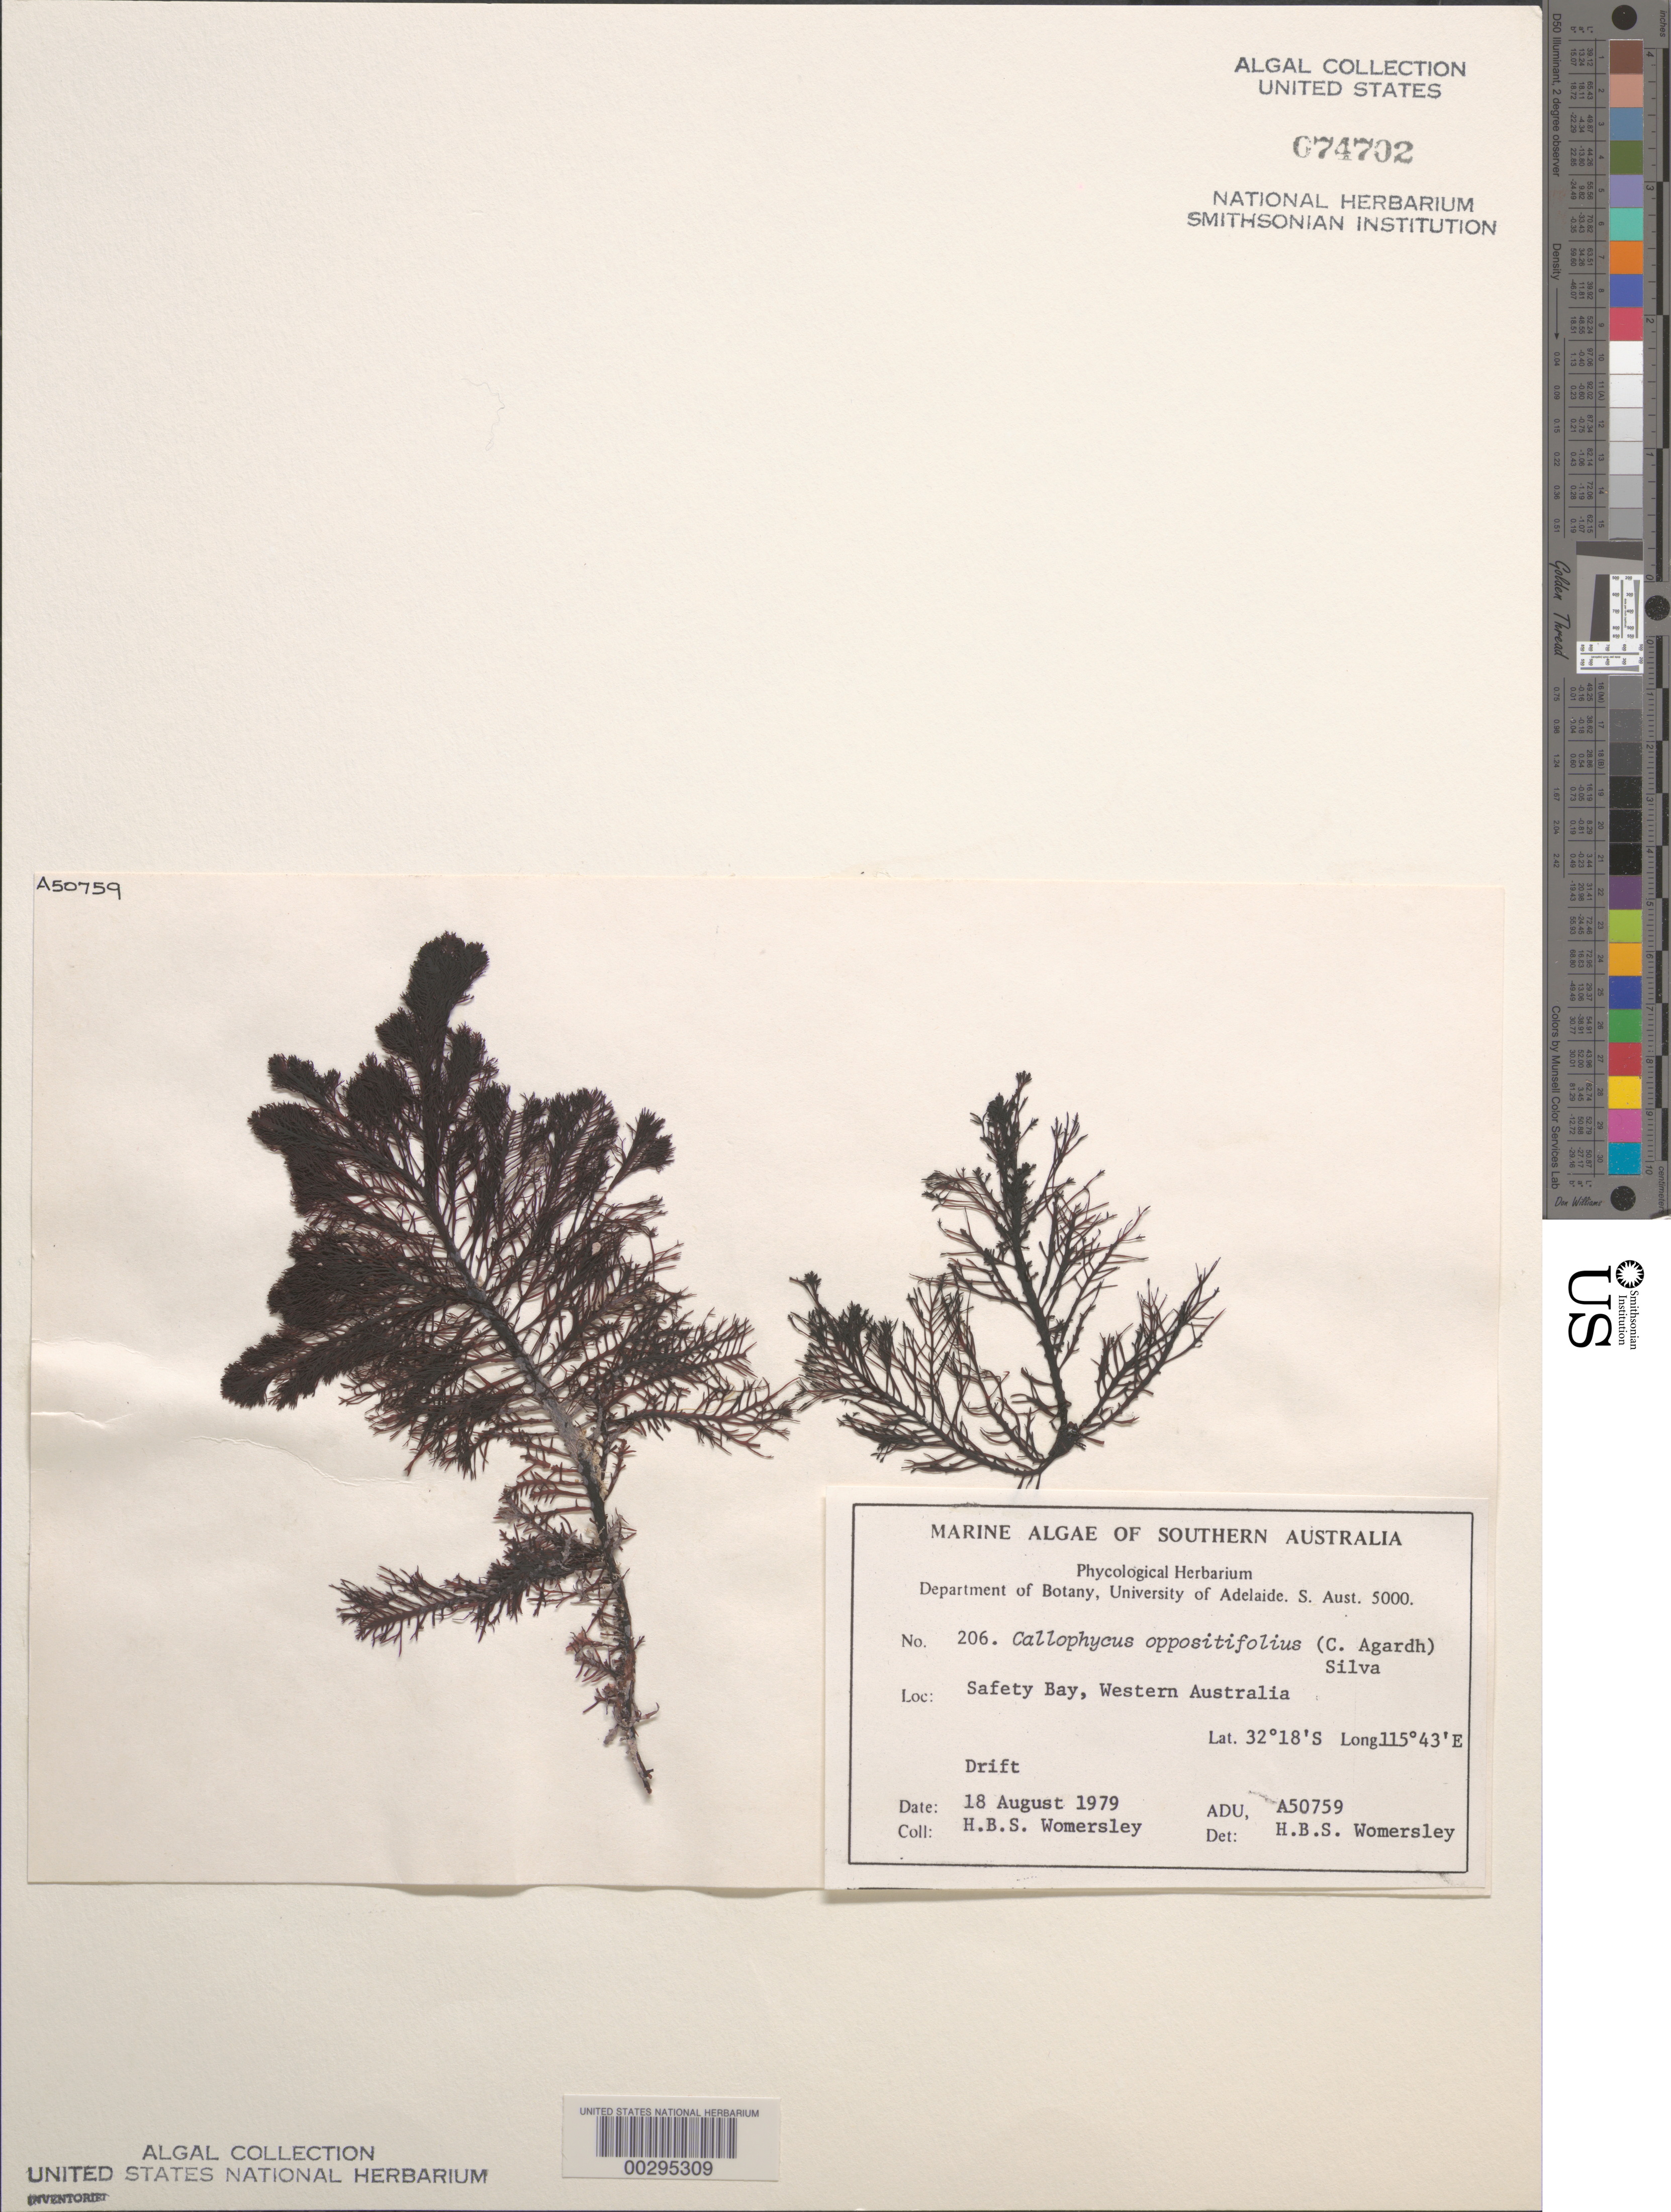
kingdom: Plantae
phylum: Rhodophyta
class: Florideophyceae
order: Gigartinales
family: Solieriaceae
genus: Callophycus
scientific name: Callophycus oppositifolius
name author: (C. Agardh) P.C. Silva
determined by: Womersley, H. B. S.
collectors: H. B. S. Womersley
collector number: ADU A50759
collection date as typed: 18 Aug 1979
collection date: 1979-08-18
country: Australia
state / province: Western Australia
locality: Safety Bay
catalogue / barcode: US 74702